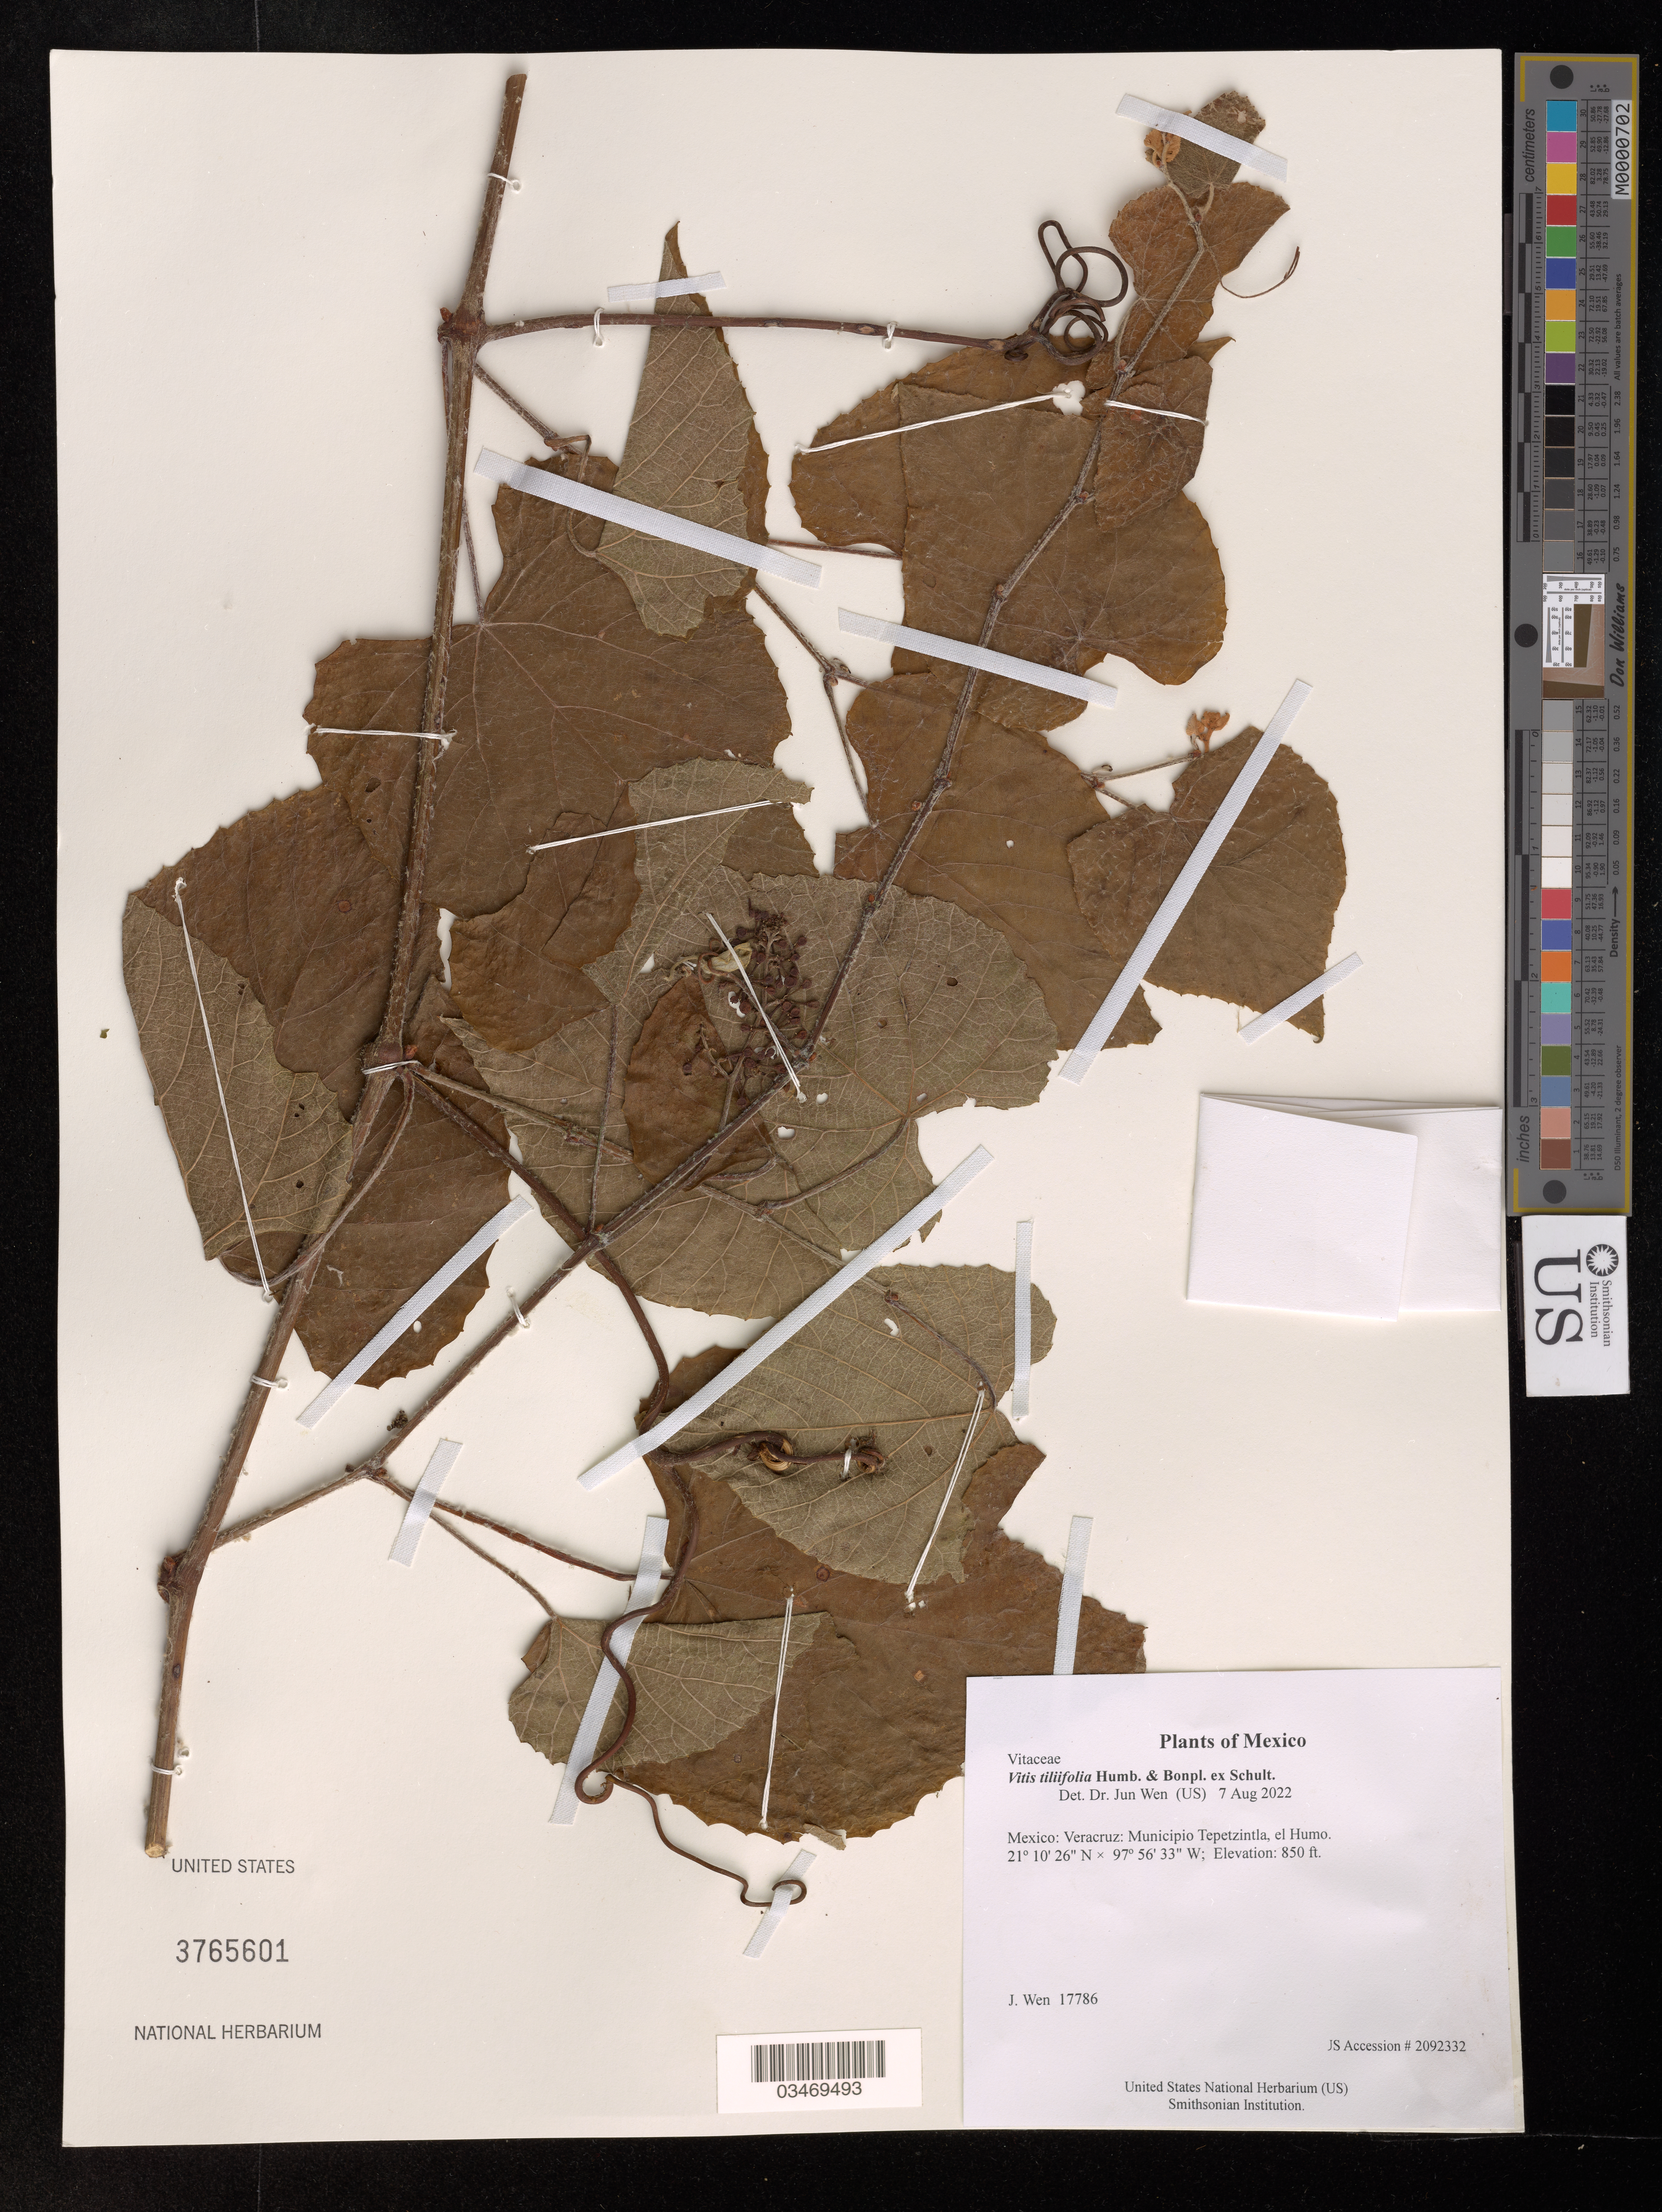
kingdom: Plantae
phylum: Tracheophyta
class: Magnoliopsida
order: Vitales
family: Vitaceae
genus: Vitis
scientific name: Vitis tiliifolia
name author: Humb. & Bonpl. ex Schult.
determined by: Wen, Jun, (BOT), Smithsonian Institution - National Museum of Natural History (UNITED STATES)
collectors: J. Wen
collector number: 17786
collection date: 2022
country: Mexico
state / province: Veracruz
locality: Municipio Tepetzintla, el Humo.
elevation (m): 259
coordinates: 21 1026 N, 97 5633 W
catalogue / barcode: US 3765601